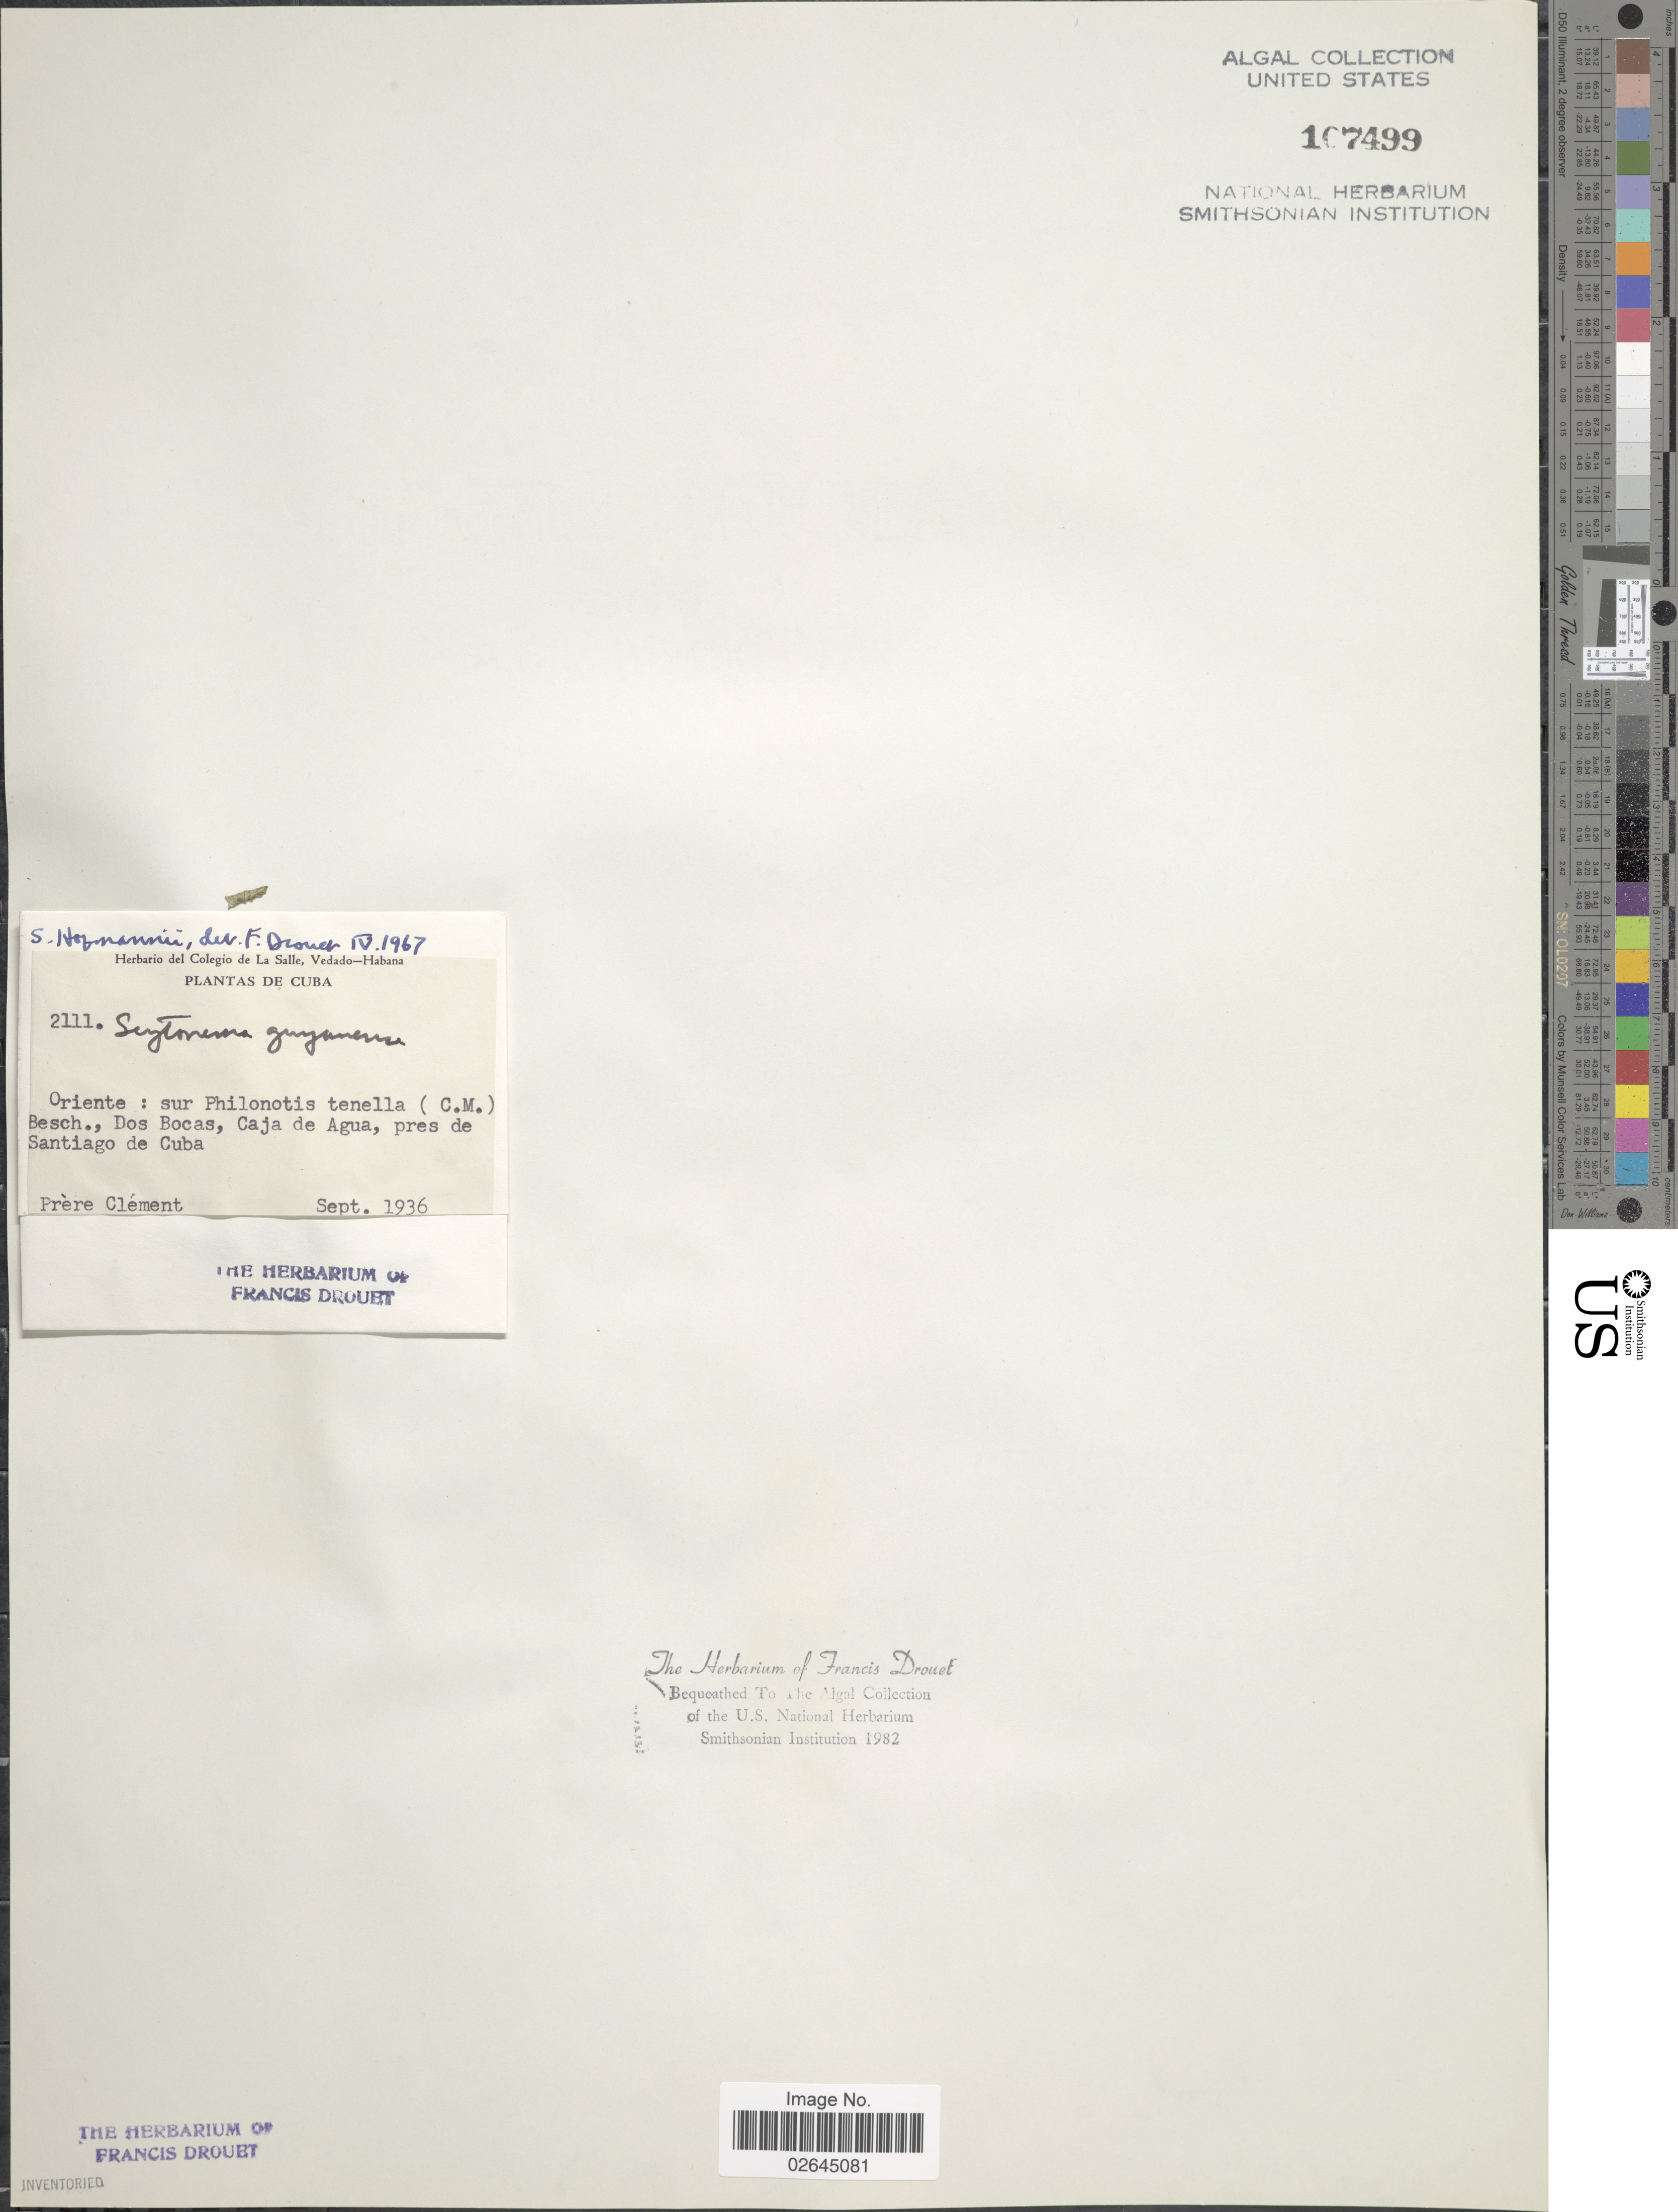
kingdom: Bacteria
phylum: Cyanobacteria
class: Cyanobacteriia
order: Cyanobacteriales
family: Scytonemataceae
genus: Scytonema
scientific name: Scytonema hofmannii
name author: C. Agardh ex Bornet & Flahault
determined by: Drouet, F. E.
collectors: P. Clemont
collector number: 2111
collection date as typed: Sep 1936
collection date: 1936-09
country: Cuba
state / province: Santiago de Cuba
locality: Caja de Agua, Santiago de Cuba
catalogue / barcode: US 107499